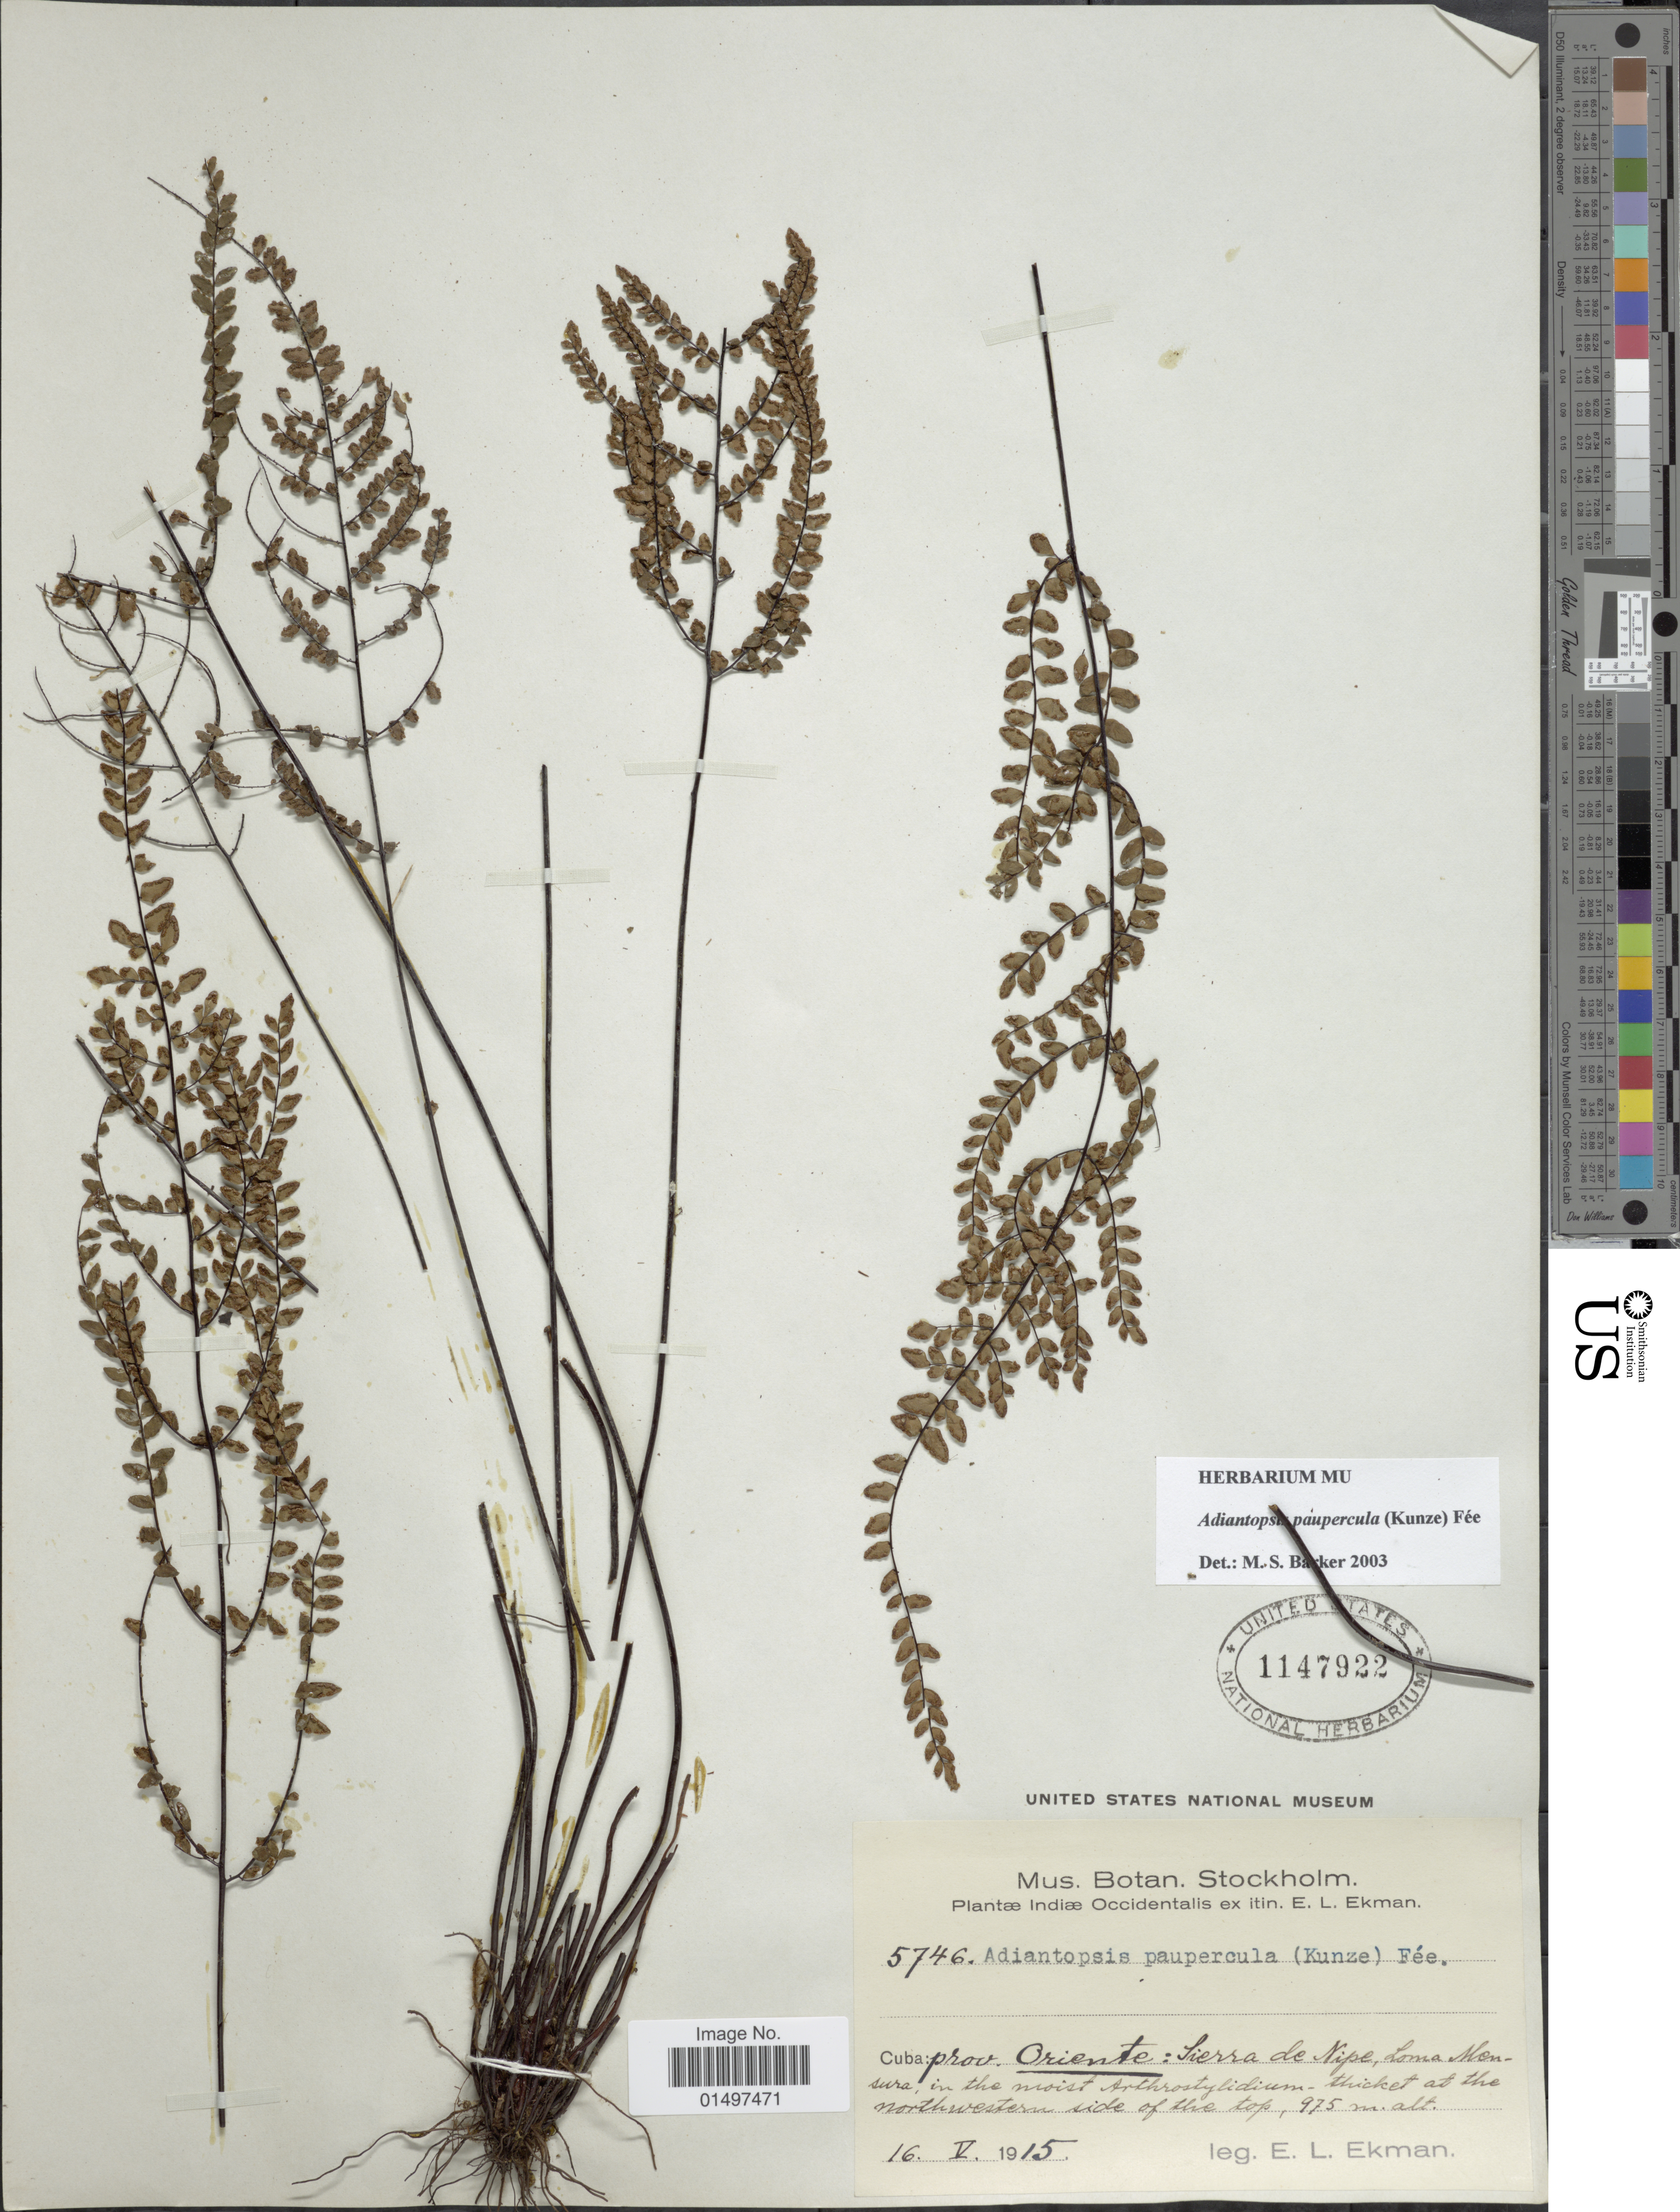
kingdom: Plantae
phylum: Tracheophyta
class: Polypodiopsida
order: Polypodiales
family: Pteridaceae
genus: Adiantopsis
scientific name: Adiantopsis paupercula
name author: (Kunze) Fée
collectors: E. L. Ekman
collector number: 5746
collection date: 1915-05-16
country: Cuba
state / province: Oriente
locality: Prov. Oriente: Sierra de Nipe, Loma Monsura. Northwestern side of the top.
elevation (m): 975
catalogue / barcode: US 1147922